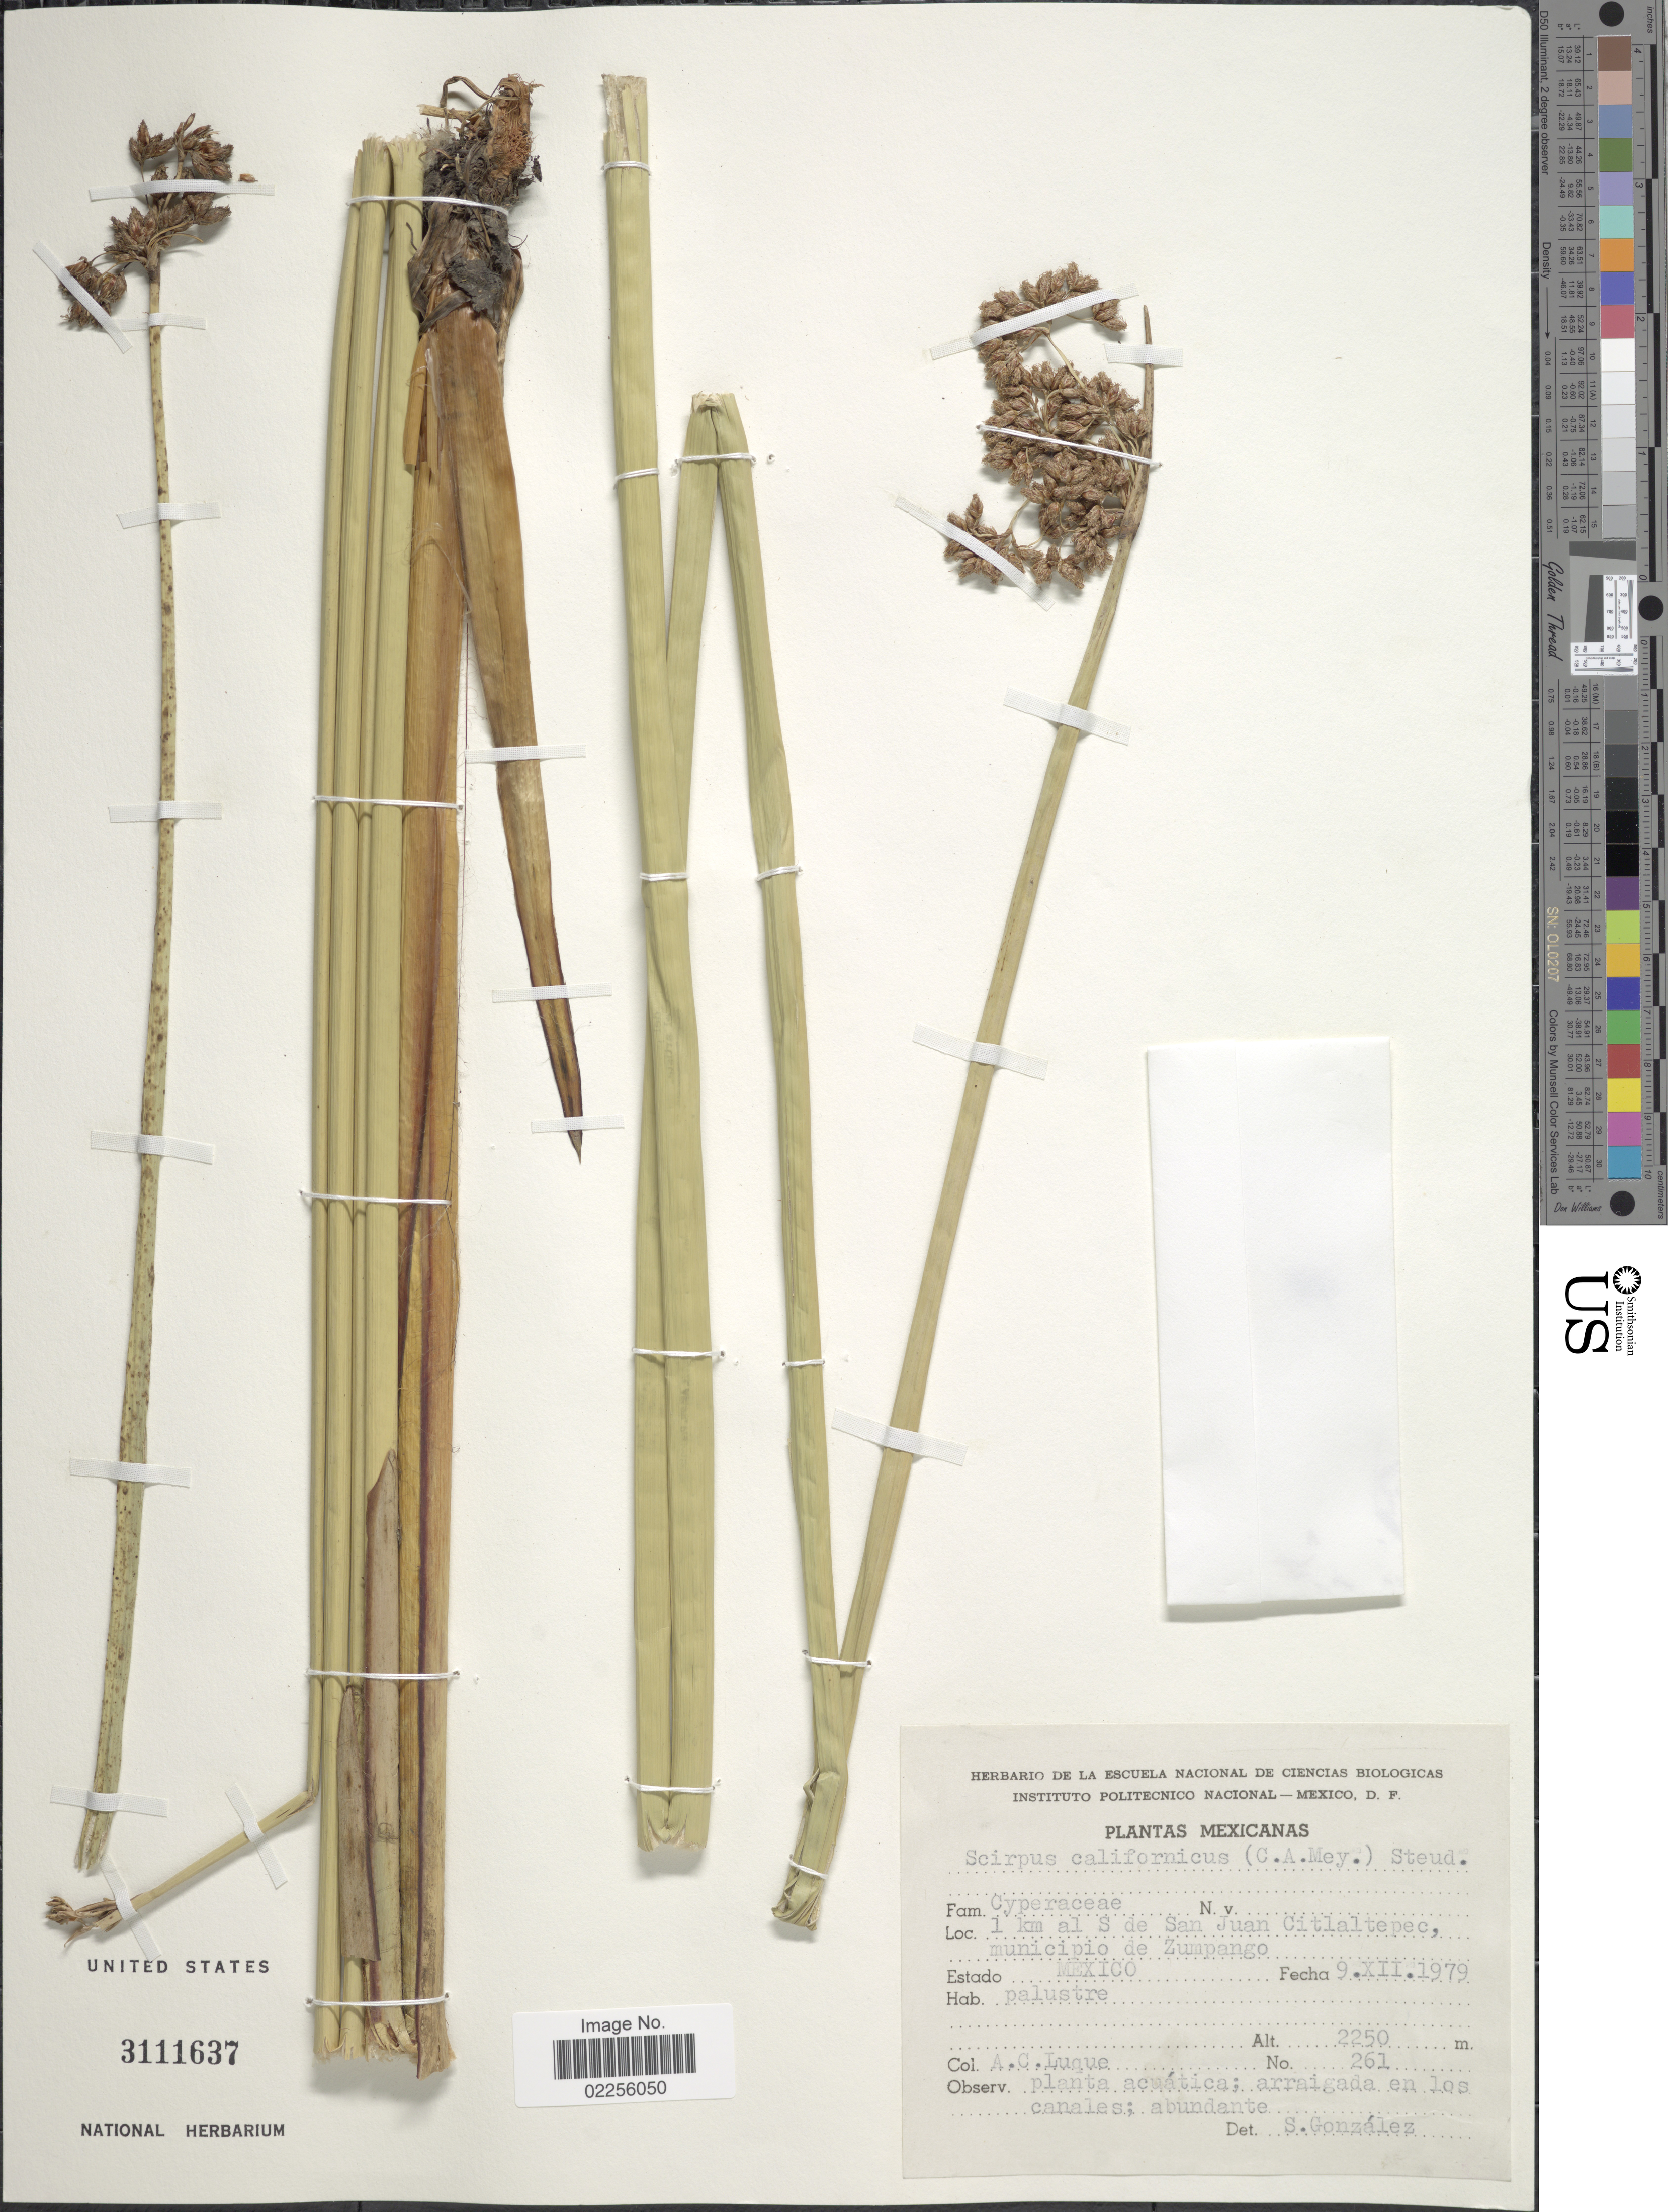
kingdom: Plantae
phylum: Tracheophyta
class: Liliopsida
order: Poales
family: Cyperaceae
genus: Schoenoplectus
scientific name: Schoenoplectus californicus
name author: (C.A. Mey.) Soják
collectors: D. Luque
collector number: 261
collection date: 1979-12-09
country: Mexico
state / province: México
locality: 1 km al S de San Juan Citlaltepec, municipio de Zumpango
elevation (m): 2250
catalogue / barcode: US 3111637